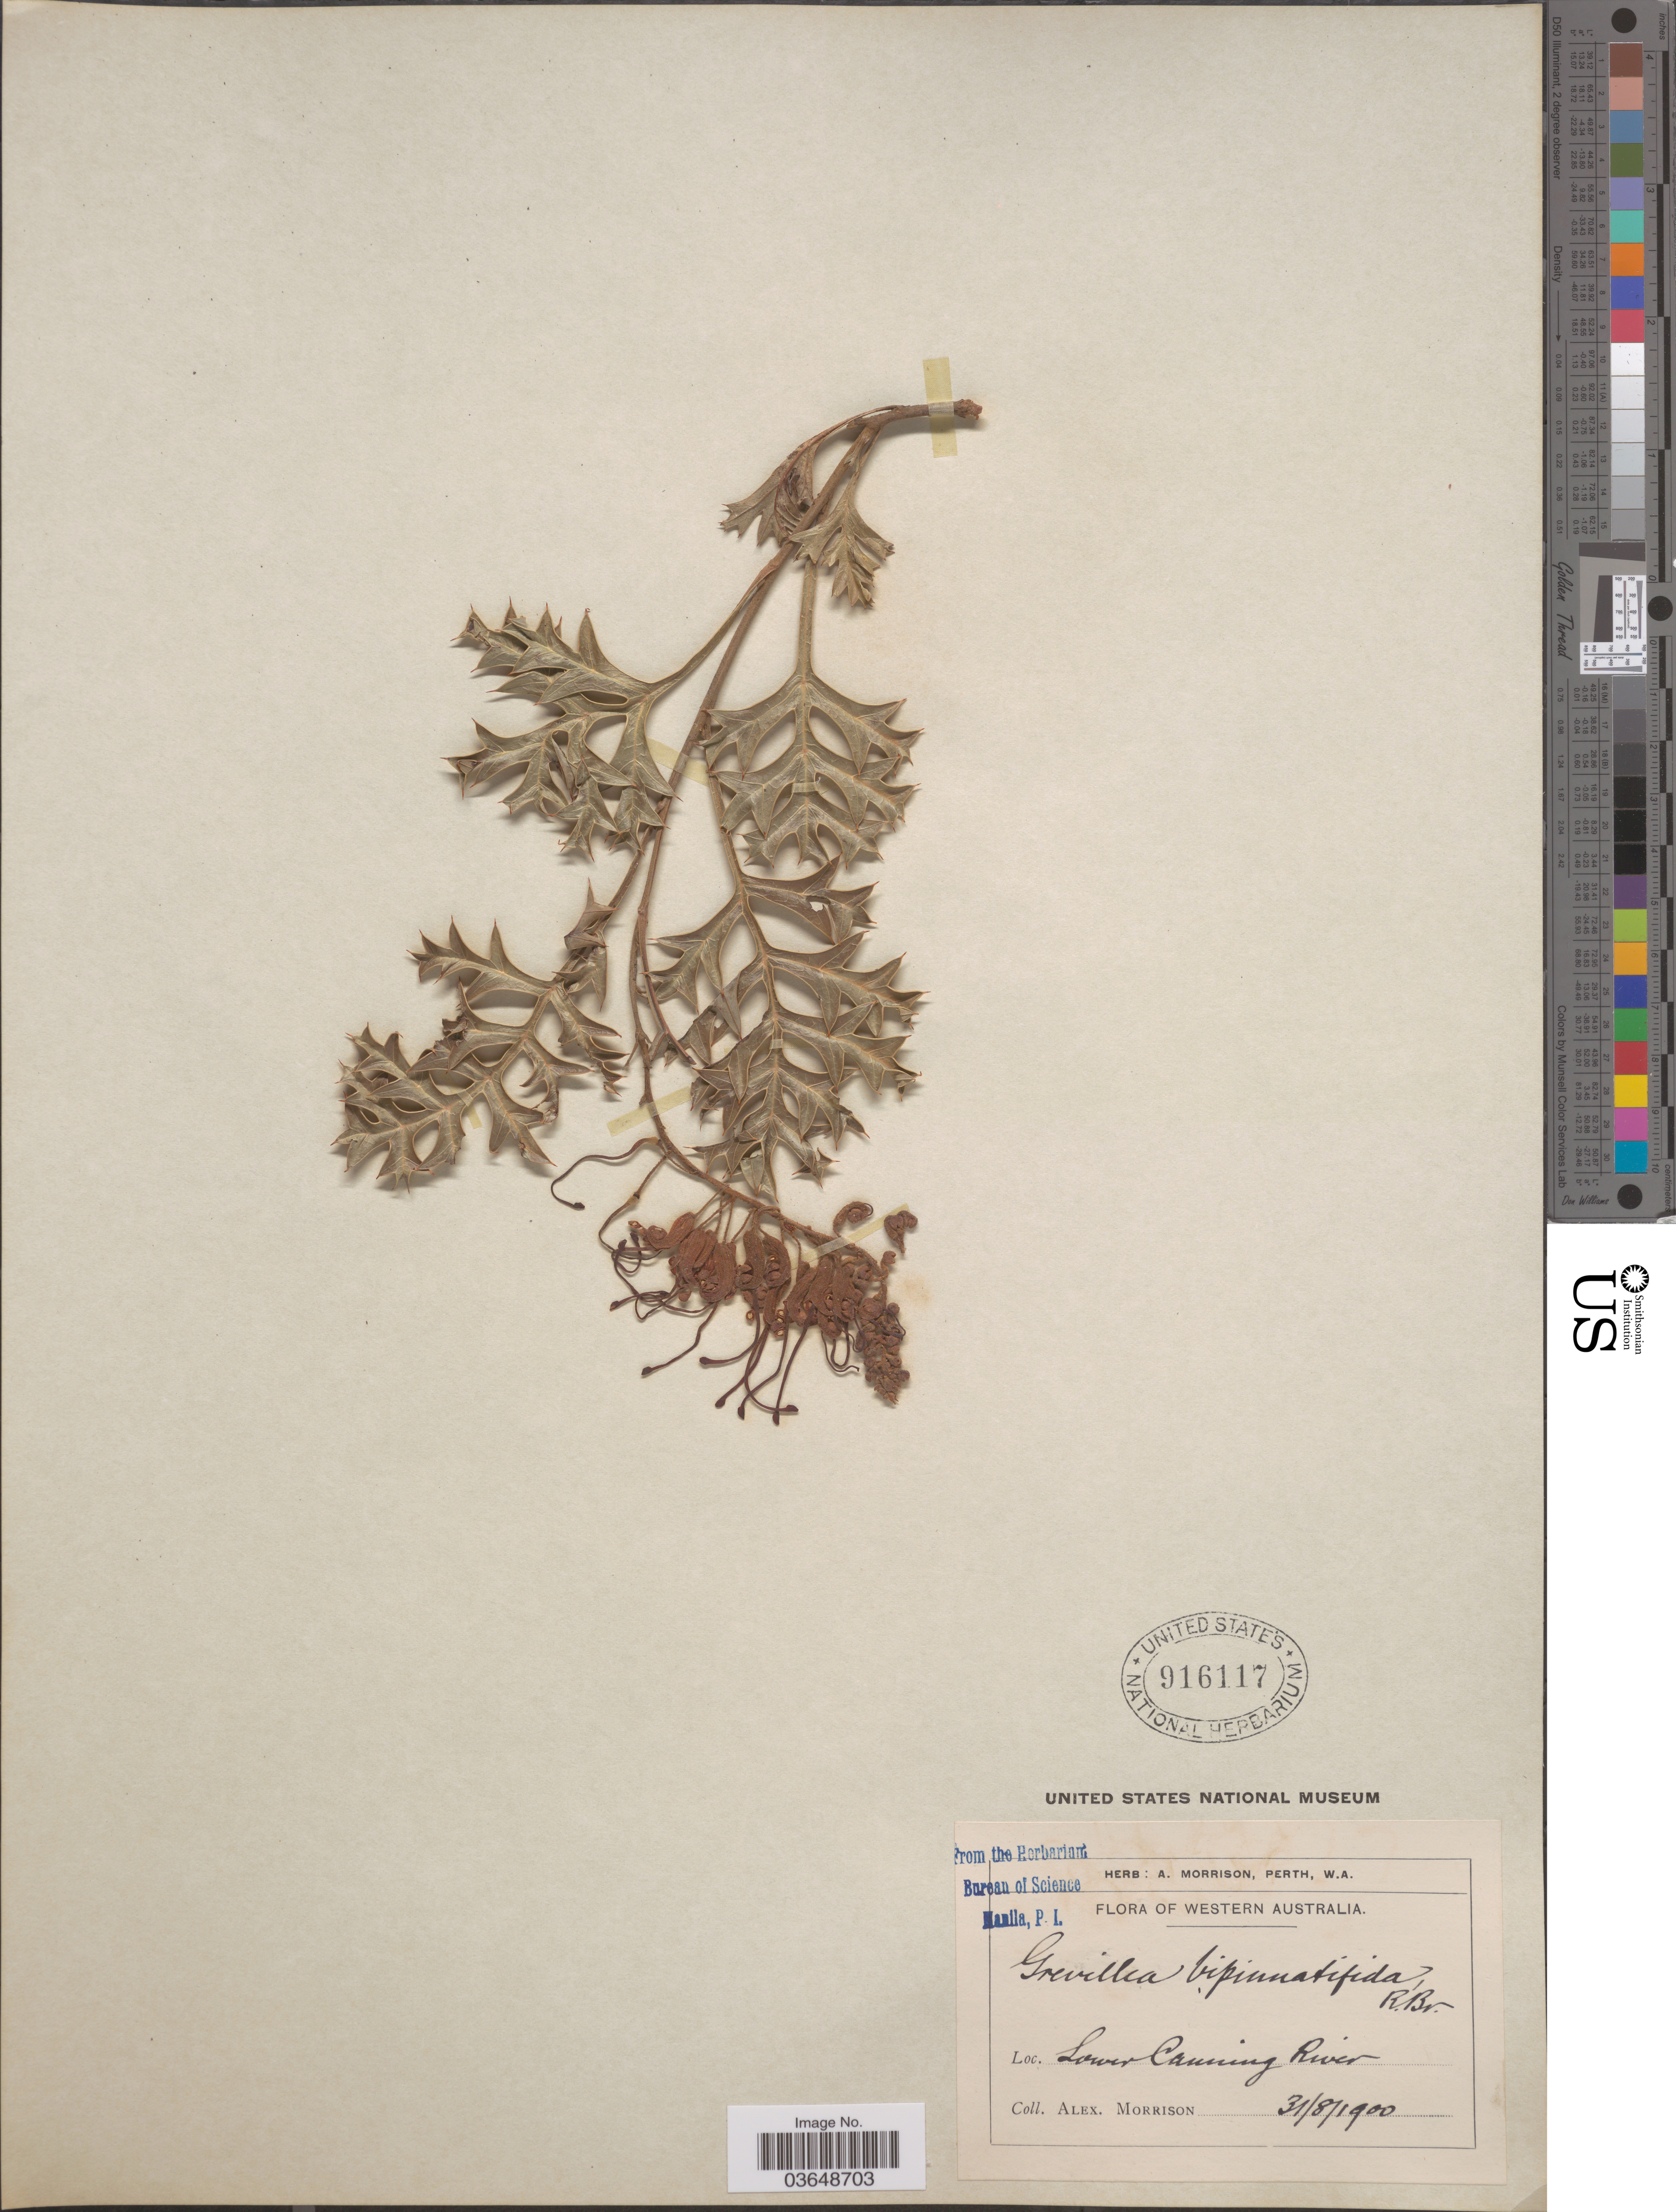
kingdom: Plantae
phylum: Tracheophyta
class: Magnoliopsida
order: Proteales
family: Proteaceae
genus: Grevillea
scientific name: Grevillea bipinnatifida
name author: R. Br.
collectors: A. Morrison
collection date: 1900-08-31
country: Australia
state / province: Western Australia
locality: Lower Canning River.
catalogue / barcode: US 916117